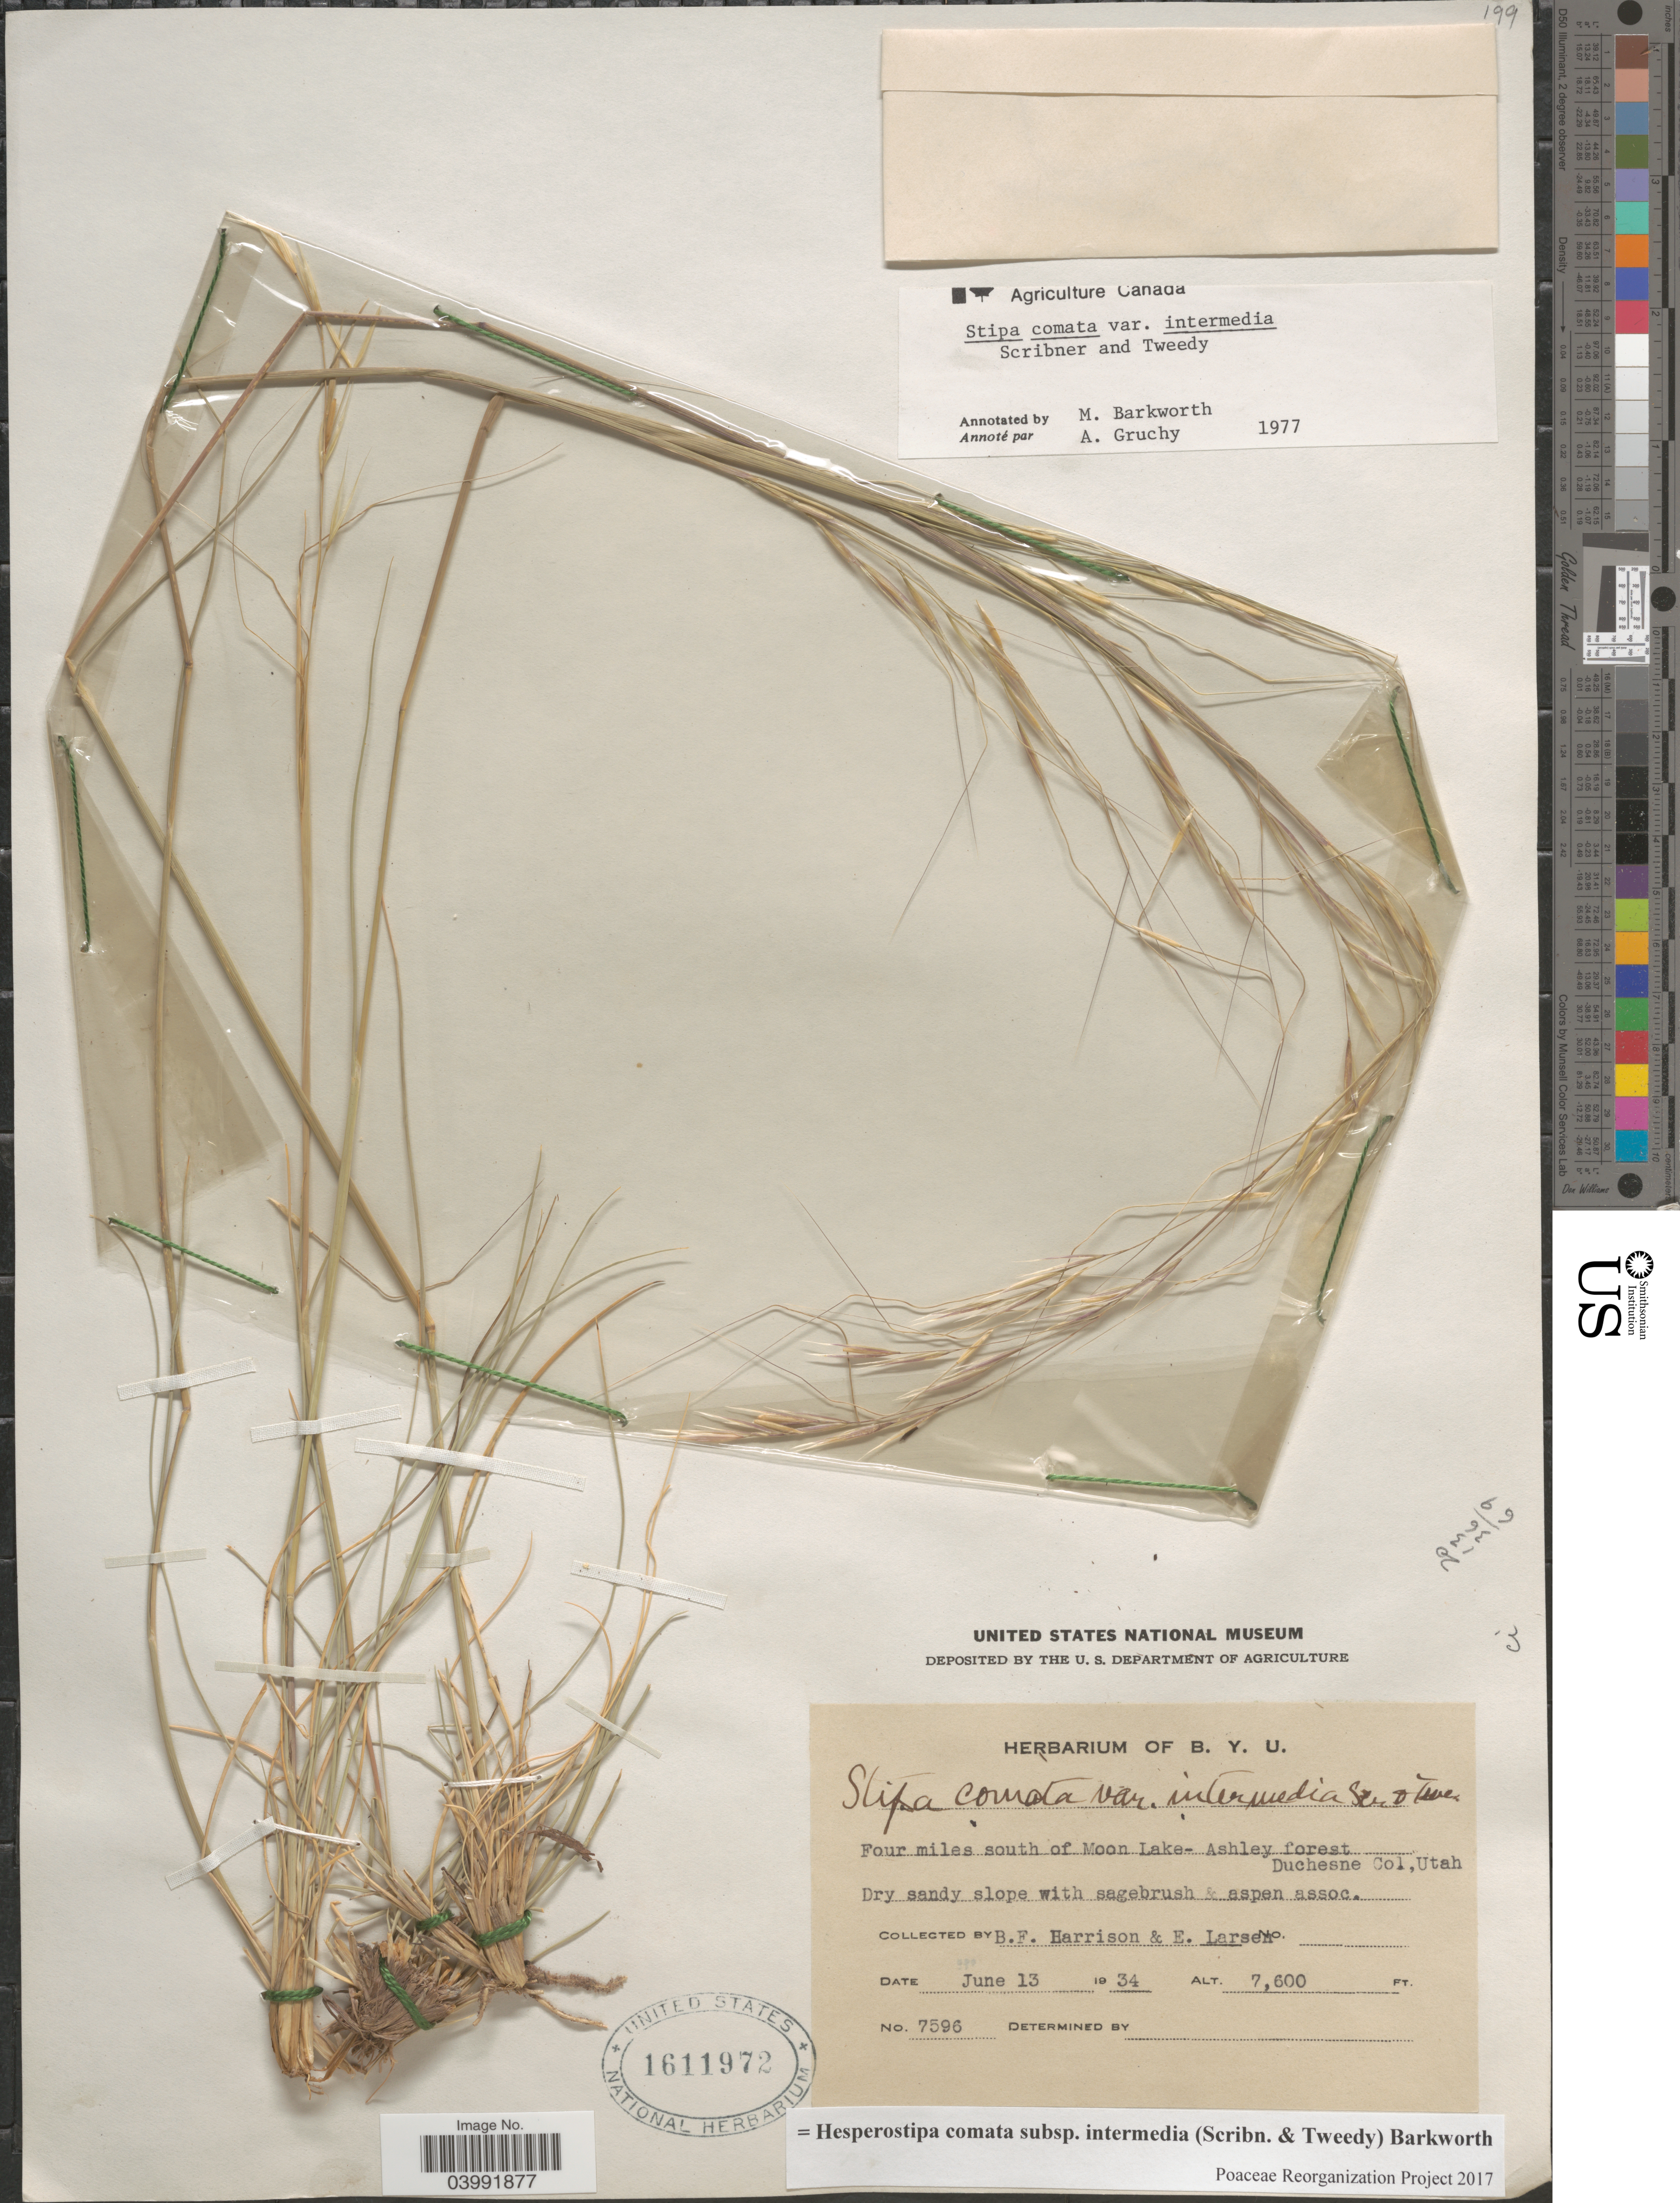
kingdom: Plantae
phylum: Tracheophyta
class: Liliopsida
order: Poales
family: Poaceae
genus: Hesperostipa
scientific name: Hesperostipa comata subsp. intermedia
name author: (Scribn. & Tweedy) Barkworth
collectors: B. F. Harrison & E. Larsen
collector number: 7596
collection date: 1934-06-13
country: United States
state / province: Utah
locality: Four miles south of Moon Lake- Ashley forest. Duchesne Co.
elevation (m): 2316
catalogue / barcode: US 1611972